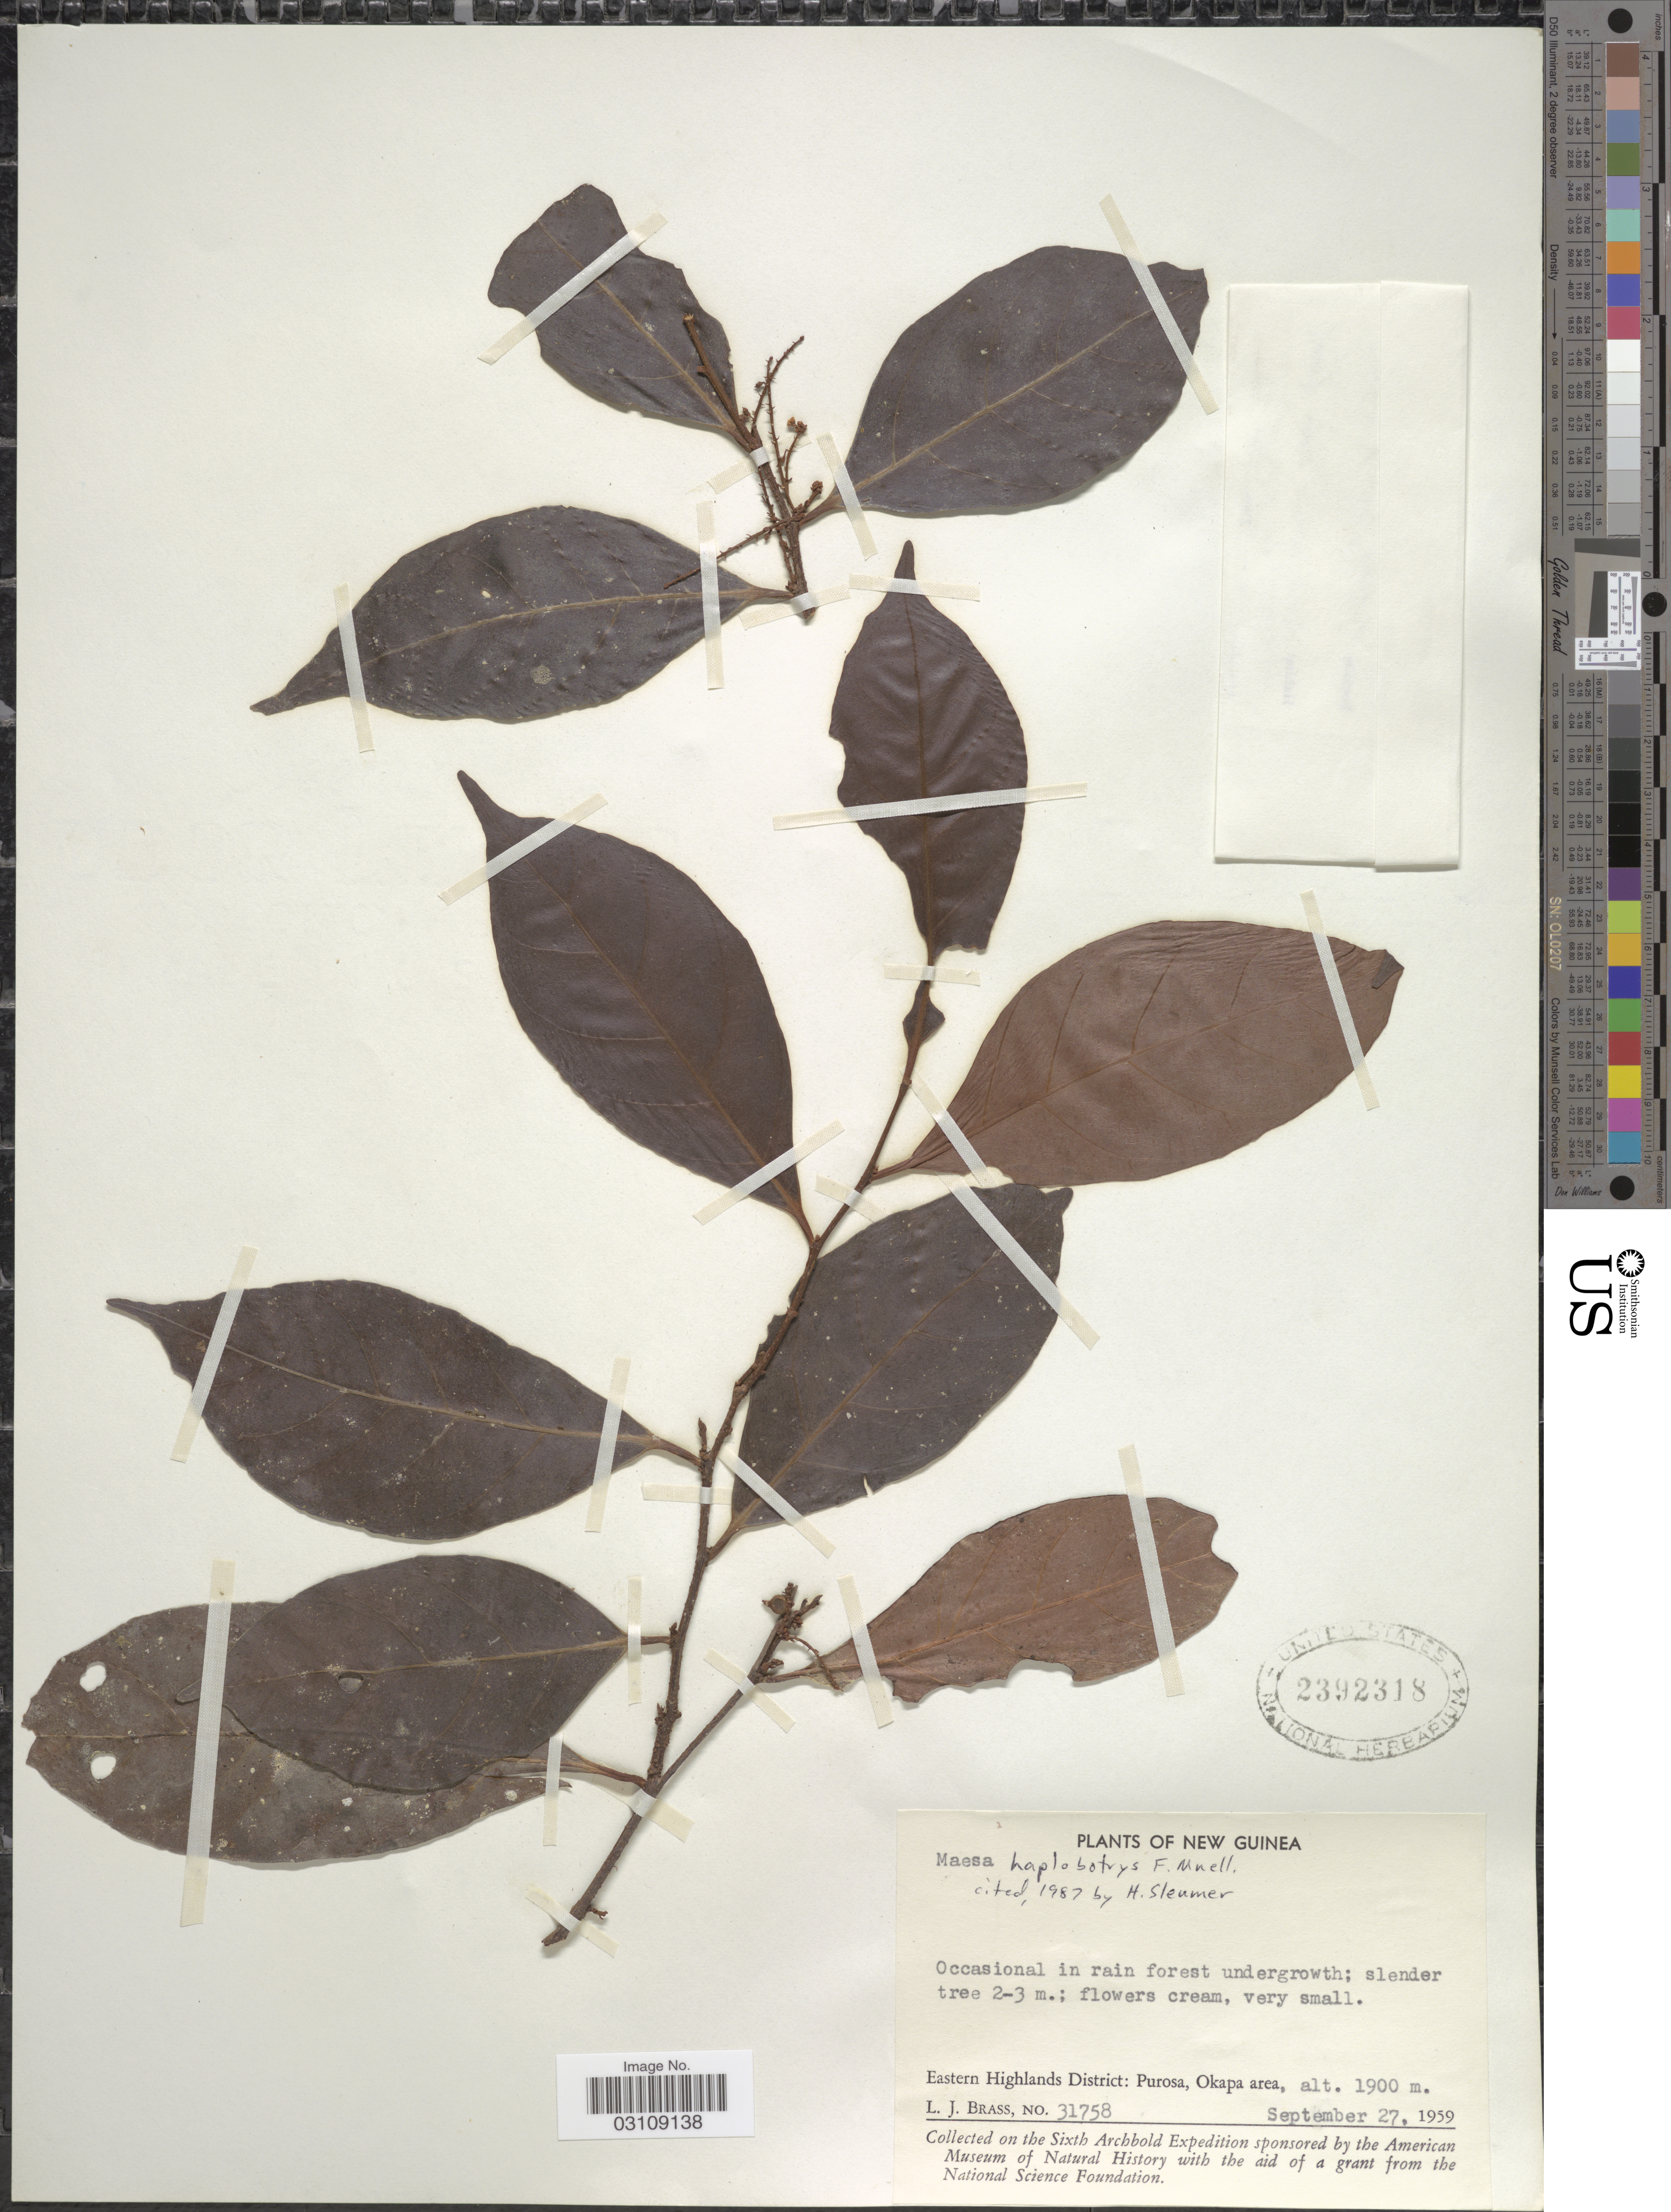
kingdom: Plantae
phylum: Tracheophyta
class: Magnoliopsida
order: Ericales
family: Primulaceae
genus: Maesa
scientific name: Maesa haplobotrys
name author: F. Muell.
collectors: L. J. Brass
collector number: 31758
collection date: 1959-09-27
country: Papua New Guinea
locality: New Guinea, Eastern Highlands District: Purosa, Okapa area.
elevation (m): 1900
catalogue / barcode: US 2392318